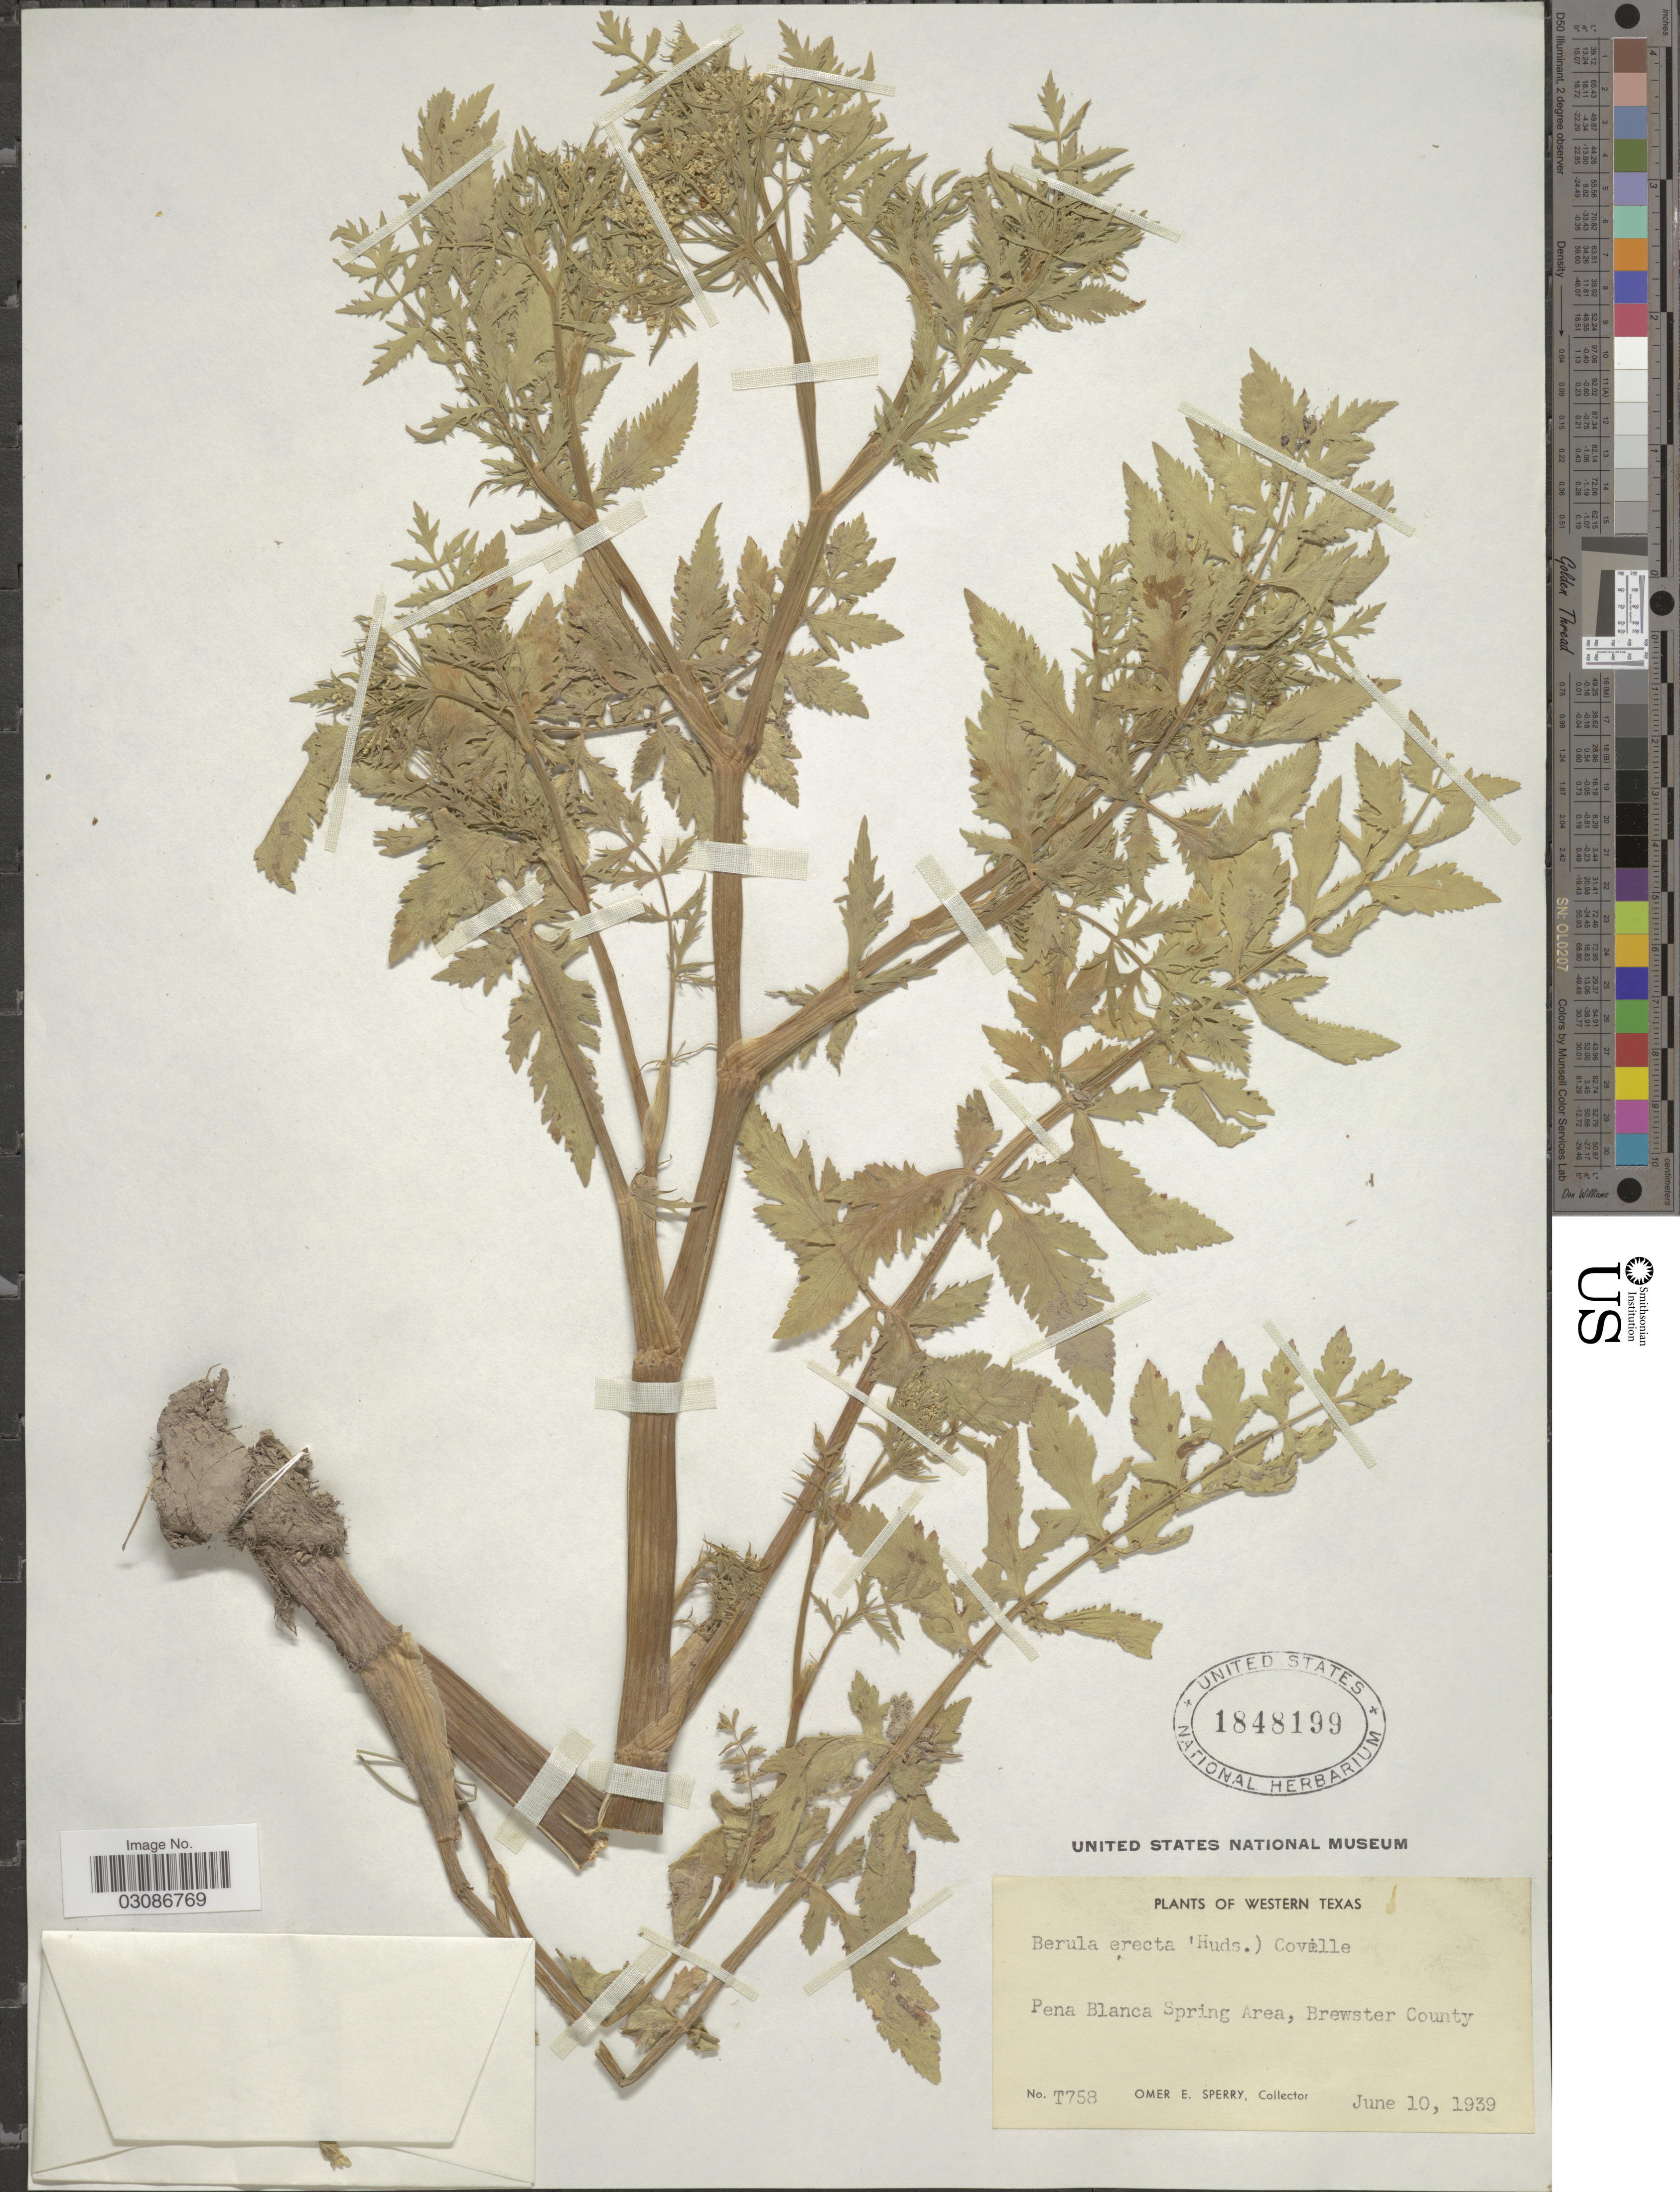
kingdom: Plantae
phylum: Tracheophyta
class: Magnoliopsida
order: Apiales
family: Apiaceae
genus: Berula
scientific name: Berula erecta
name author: (Huds.) Coville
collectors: O. E. Sperry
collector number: T758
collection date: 1939-06-10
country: United States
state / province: Texas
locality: Western Texas. Pena Blanca Spring Area, Brewster County.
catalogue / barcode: US 1848199